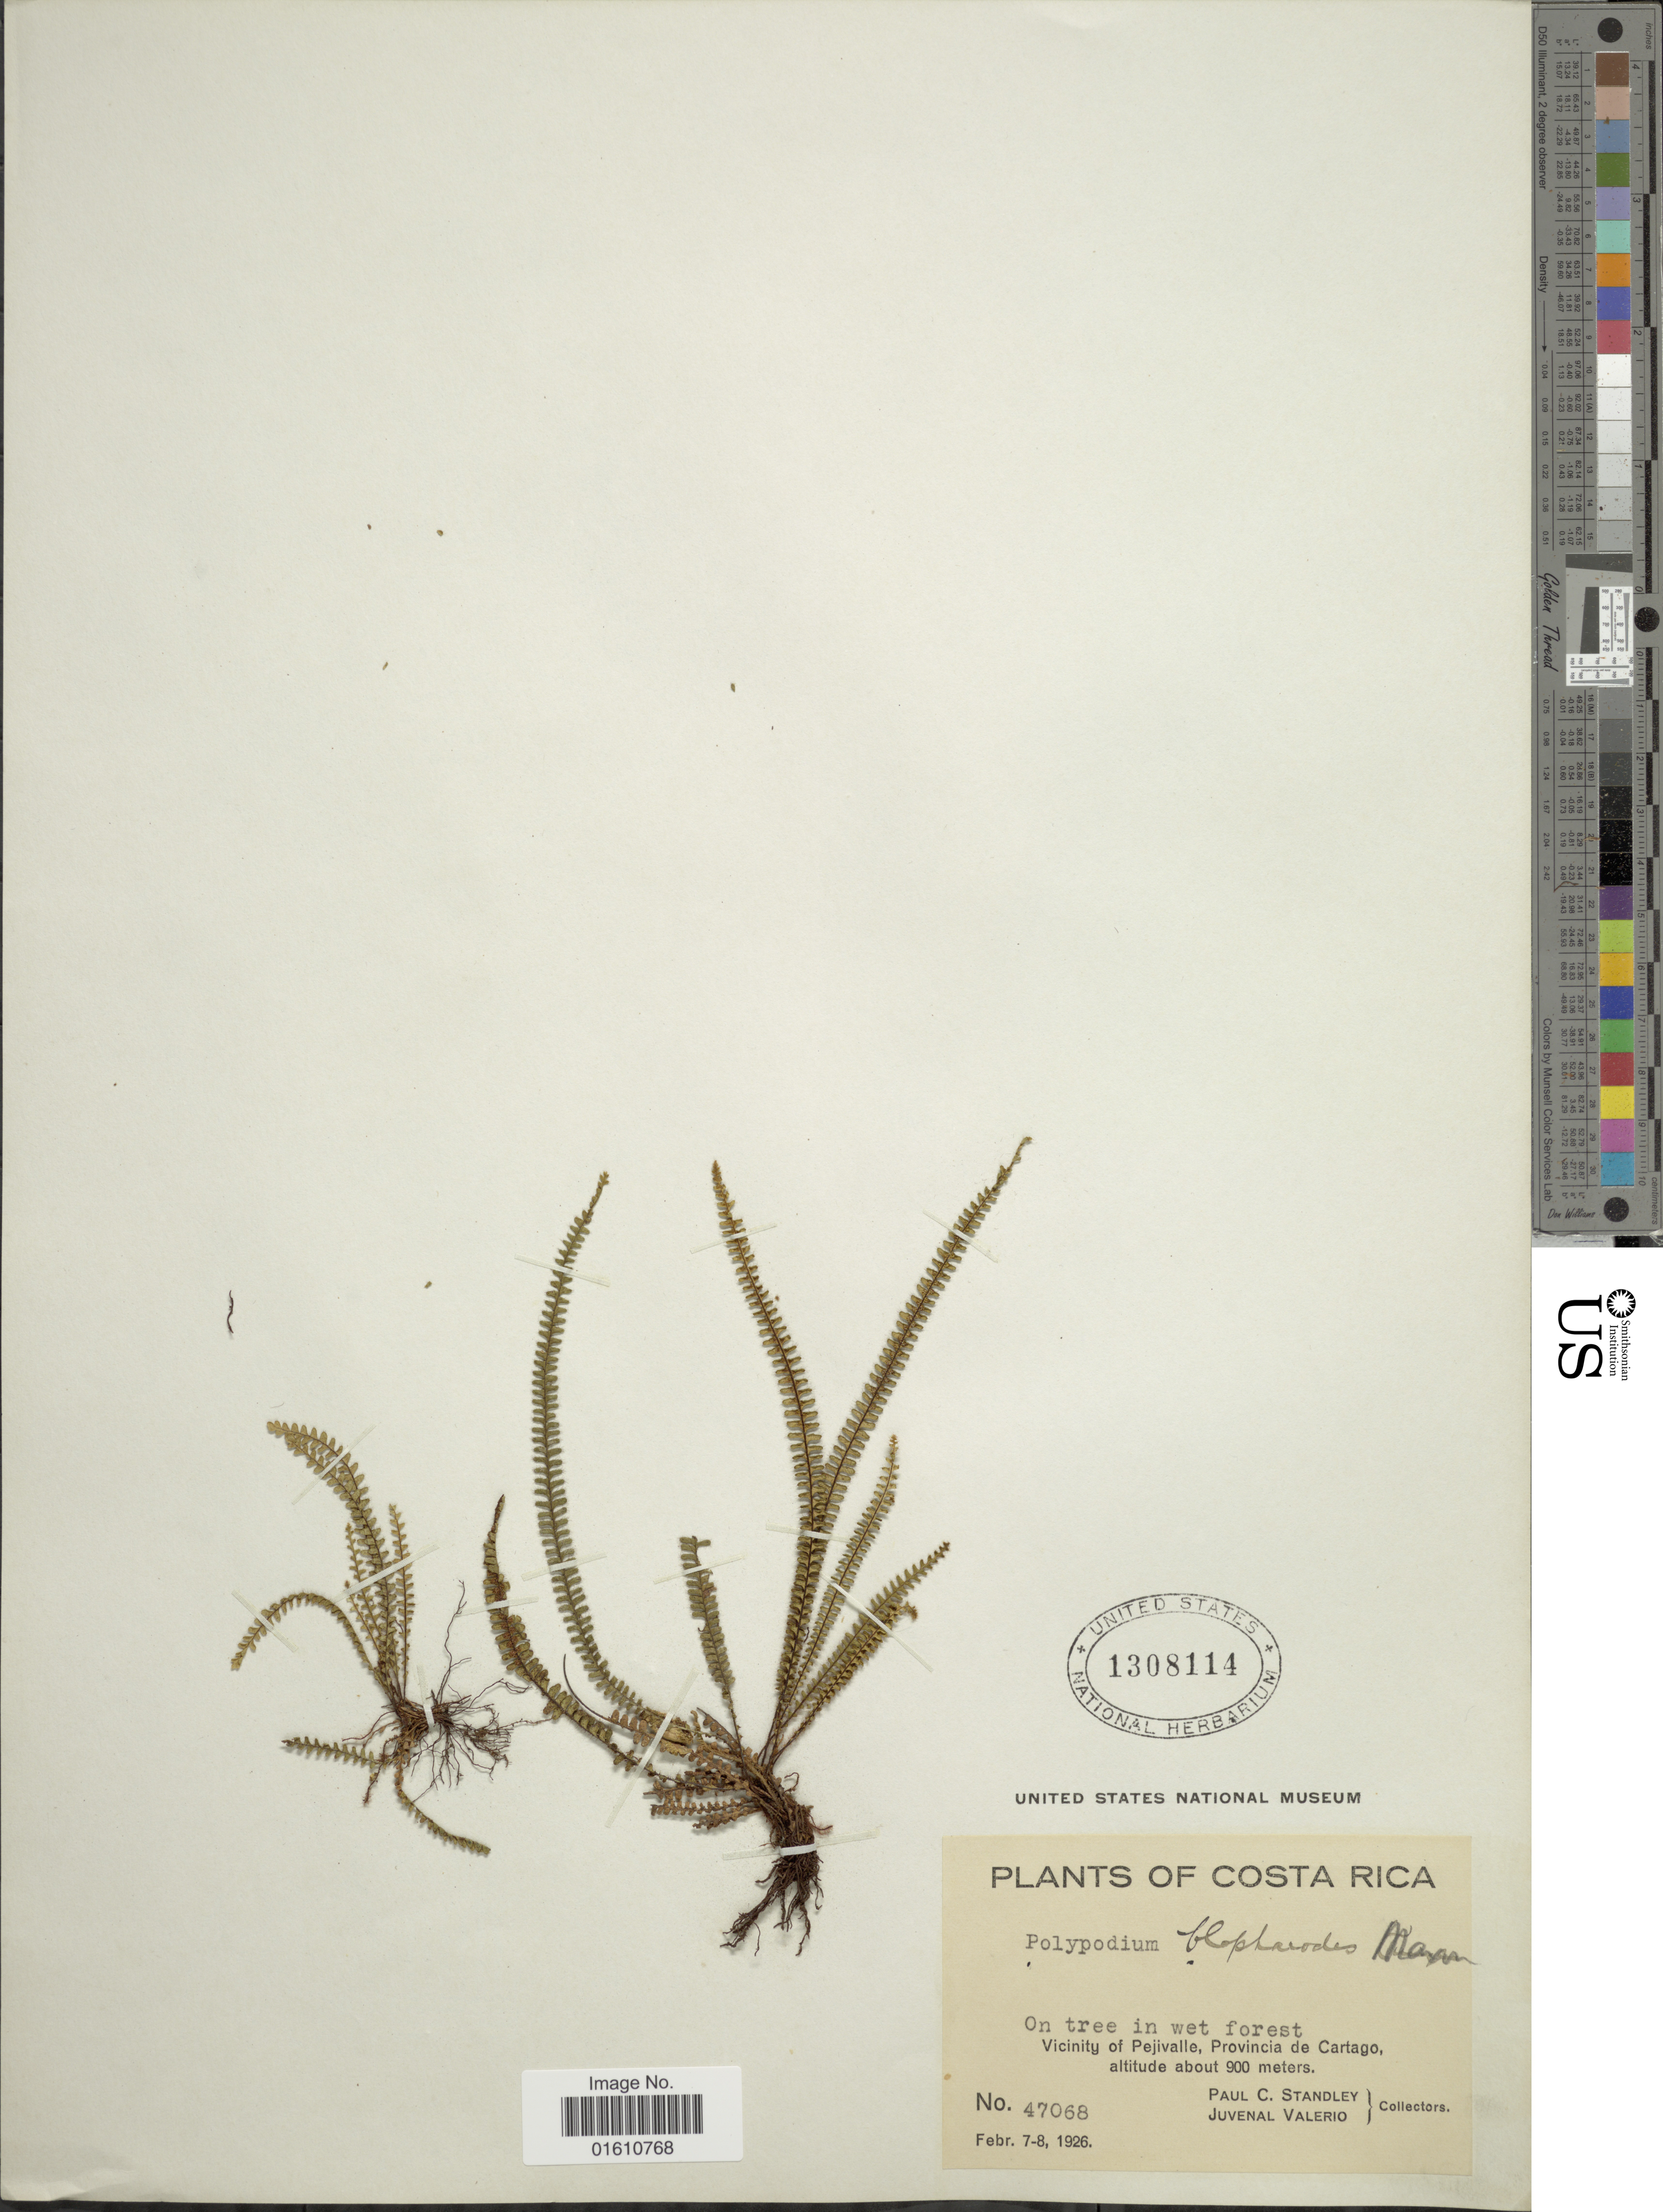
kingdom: Plantae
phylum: Tracheophyta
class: Polypodiopsida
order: Polypodiales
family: Polypodiaceae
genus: Moranopteris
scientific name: Moranopteris taenifolia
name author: (Jenman) R. Y. Hirai & J. Prado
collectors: P. C. Standley & J. Valerio R.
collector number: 47068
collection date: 1926-02-07/1926-02-08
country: Costa Rica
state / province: Cartago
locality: Vicinity of Pejivalle, Provincia de Cartago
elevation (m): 900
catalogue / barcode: US 1308114